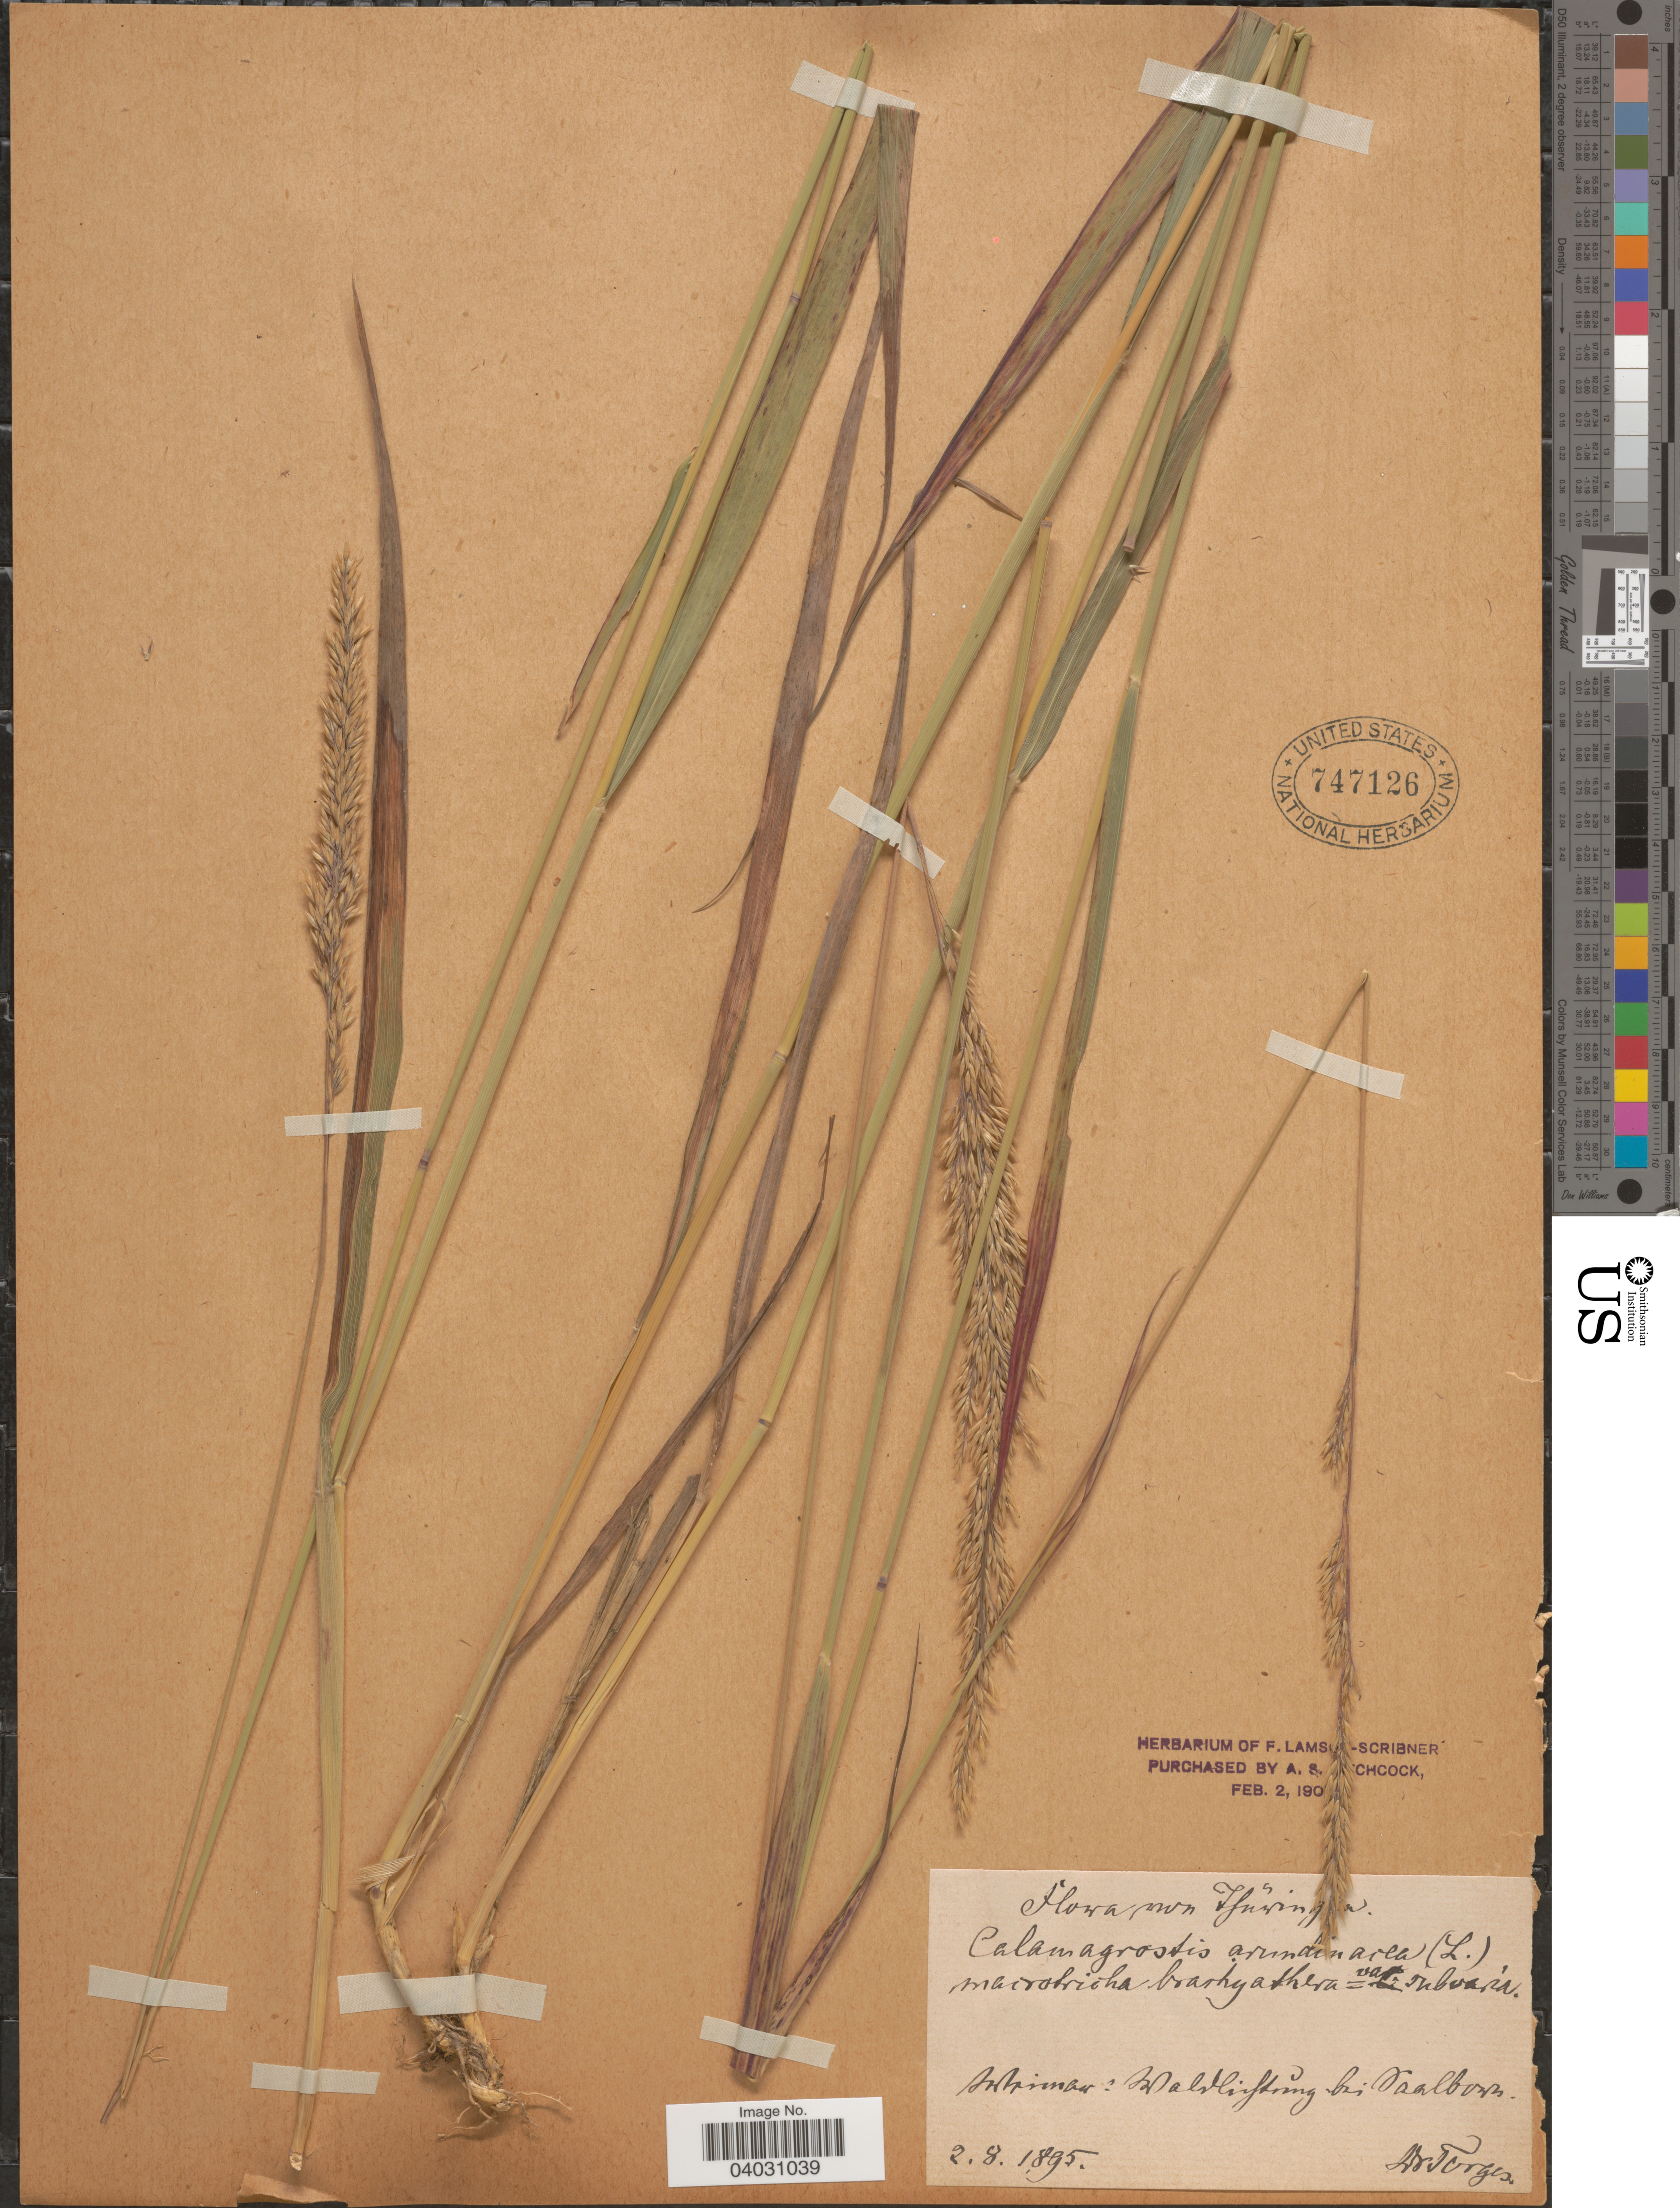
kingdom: Plantae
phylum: Tracheophyta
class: Liliopsida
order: Poales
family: Poaceae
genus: Calamagrostis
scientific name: Calamagrostis arundinacea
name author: (L.) Roth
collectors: Torges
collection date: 1895-08-02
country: Germany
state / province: Thuringia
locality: Intrimar: Waldlirftrung bei Vaalbonn. [interpreted]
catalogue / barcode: US 747126